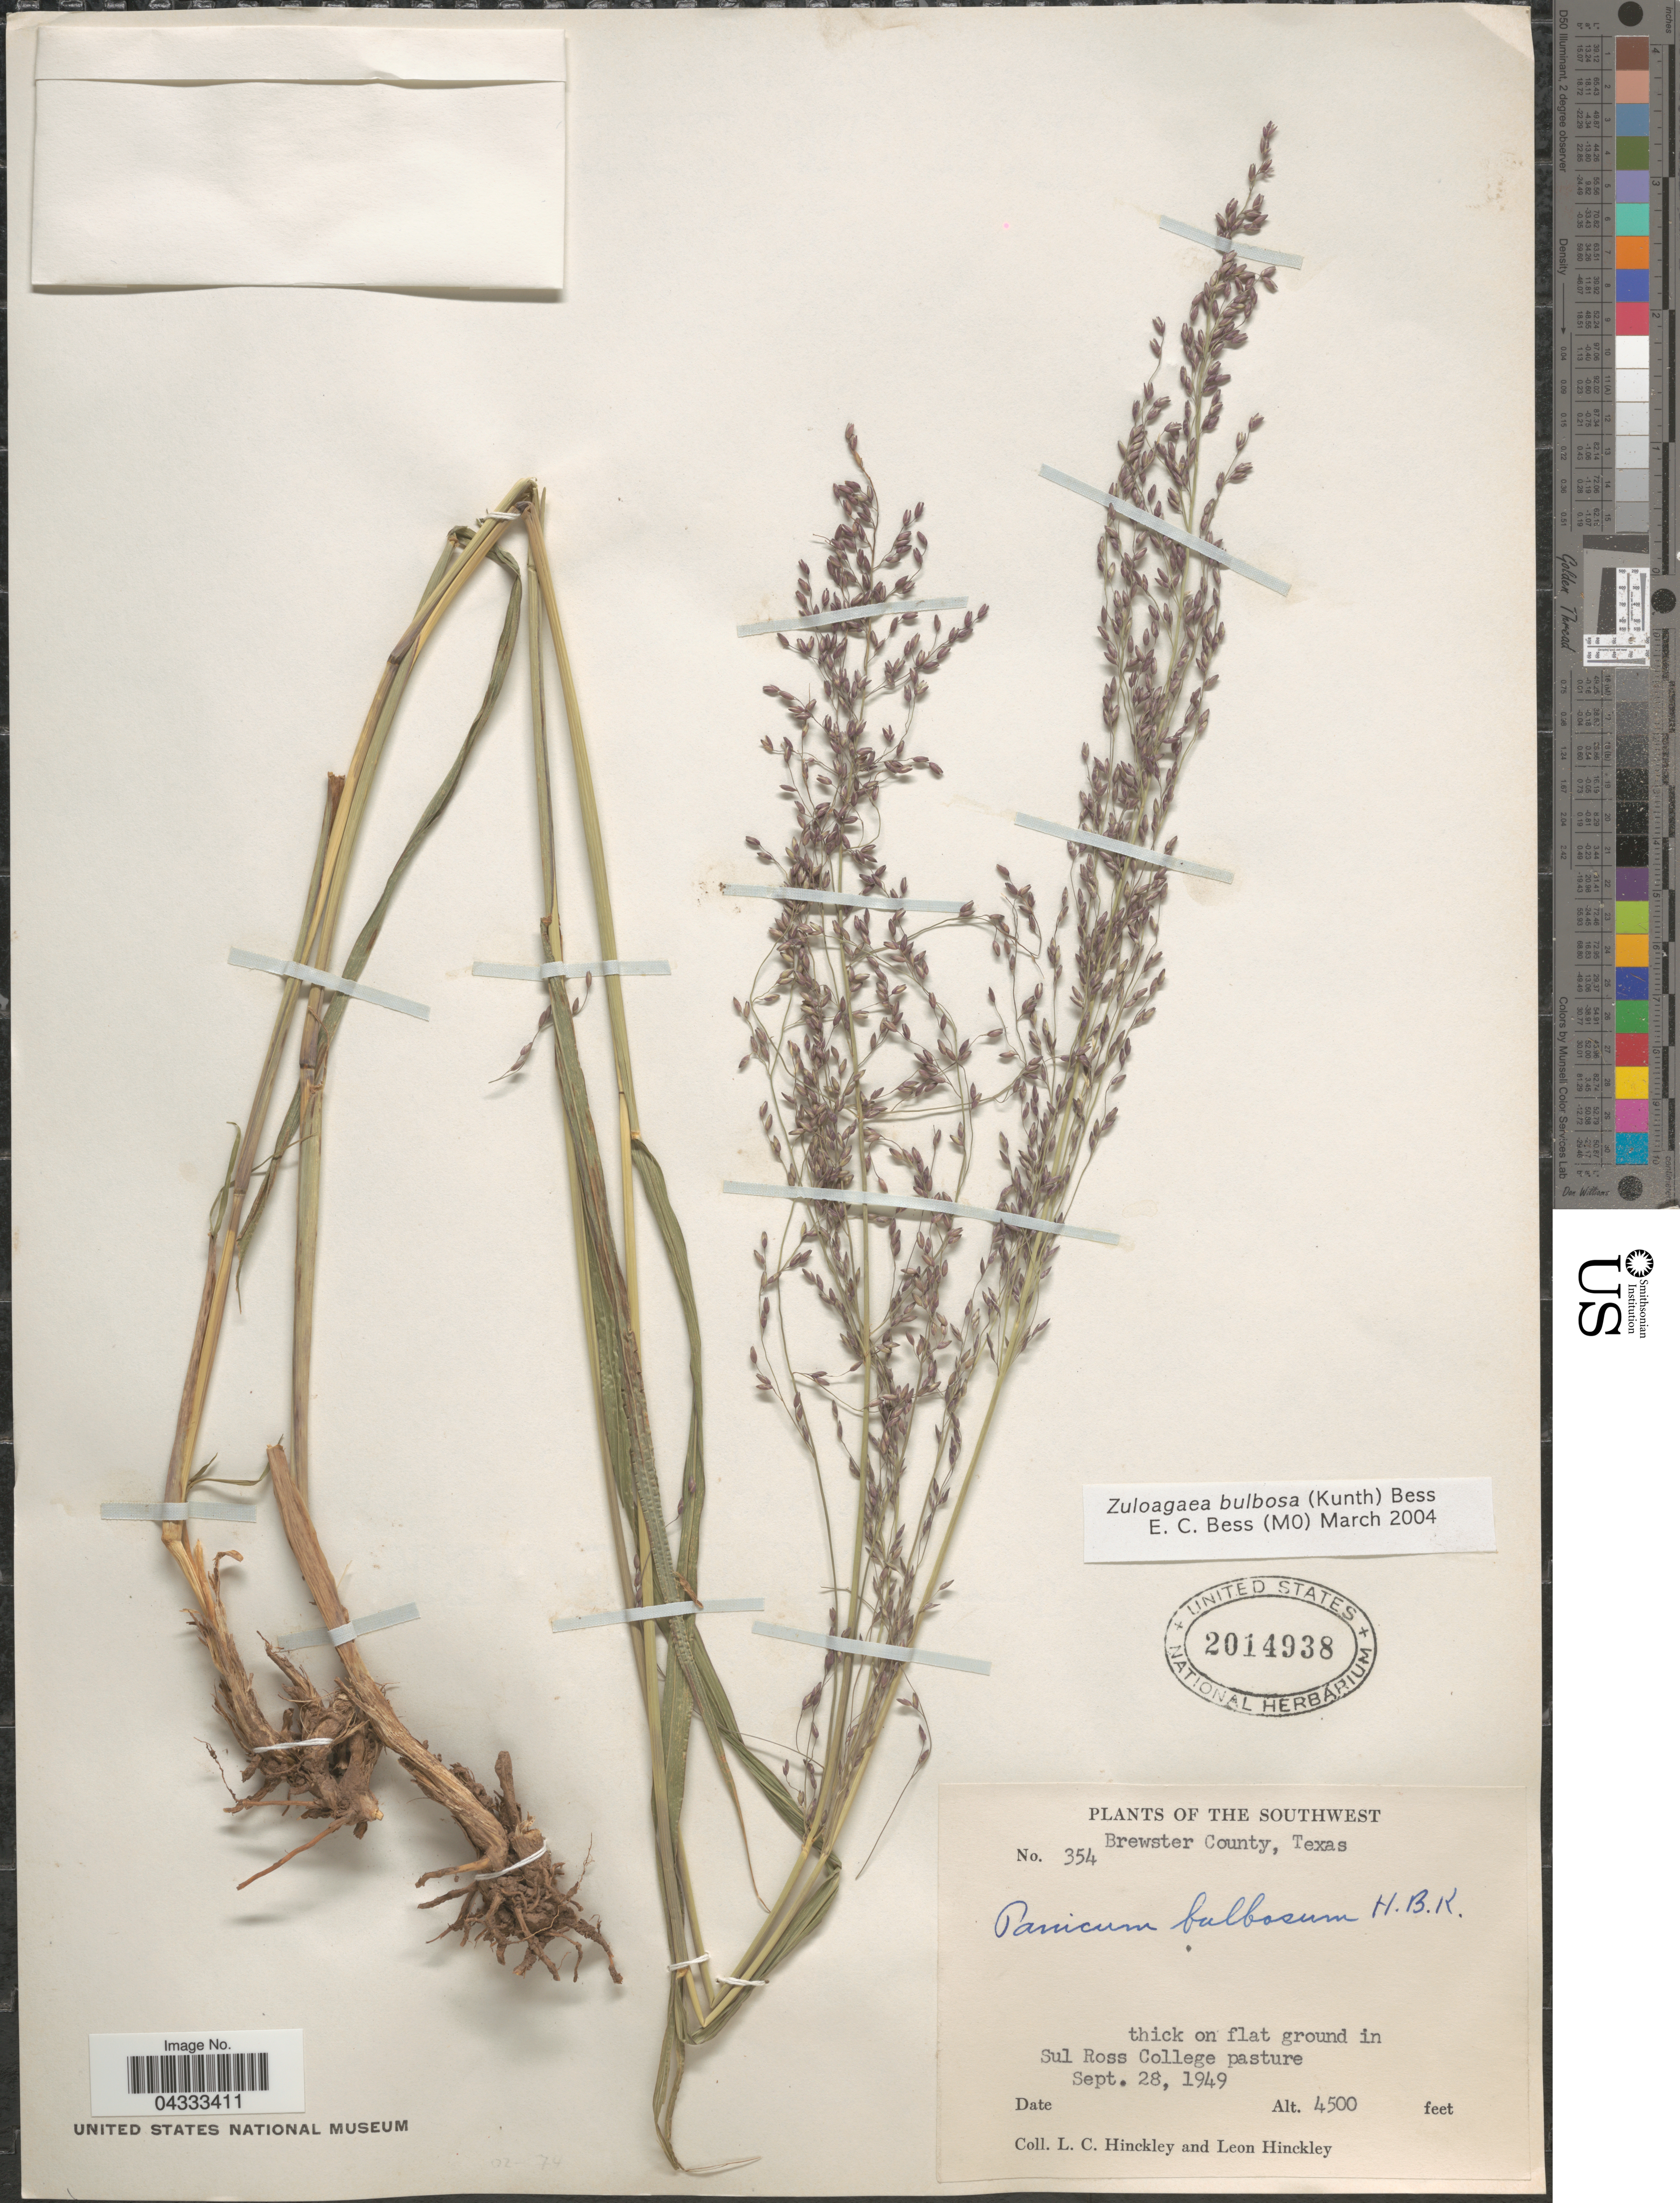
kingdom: Plantae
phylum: Tracheophyta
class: Liliopsida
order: Poales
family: Poaceae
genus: Zuloagaea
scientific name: Zuloagaea bulbosa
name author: (Kunth) E. Bess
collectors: L. Hinckley & L. Hinckley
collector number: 354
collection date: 1949-09-28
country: United States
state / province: Texas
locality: The Southwest. Brewster County. Thick on flat ground in Sul Ross College pasture.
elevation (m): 1372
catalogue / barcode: US 2014938